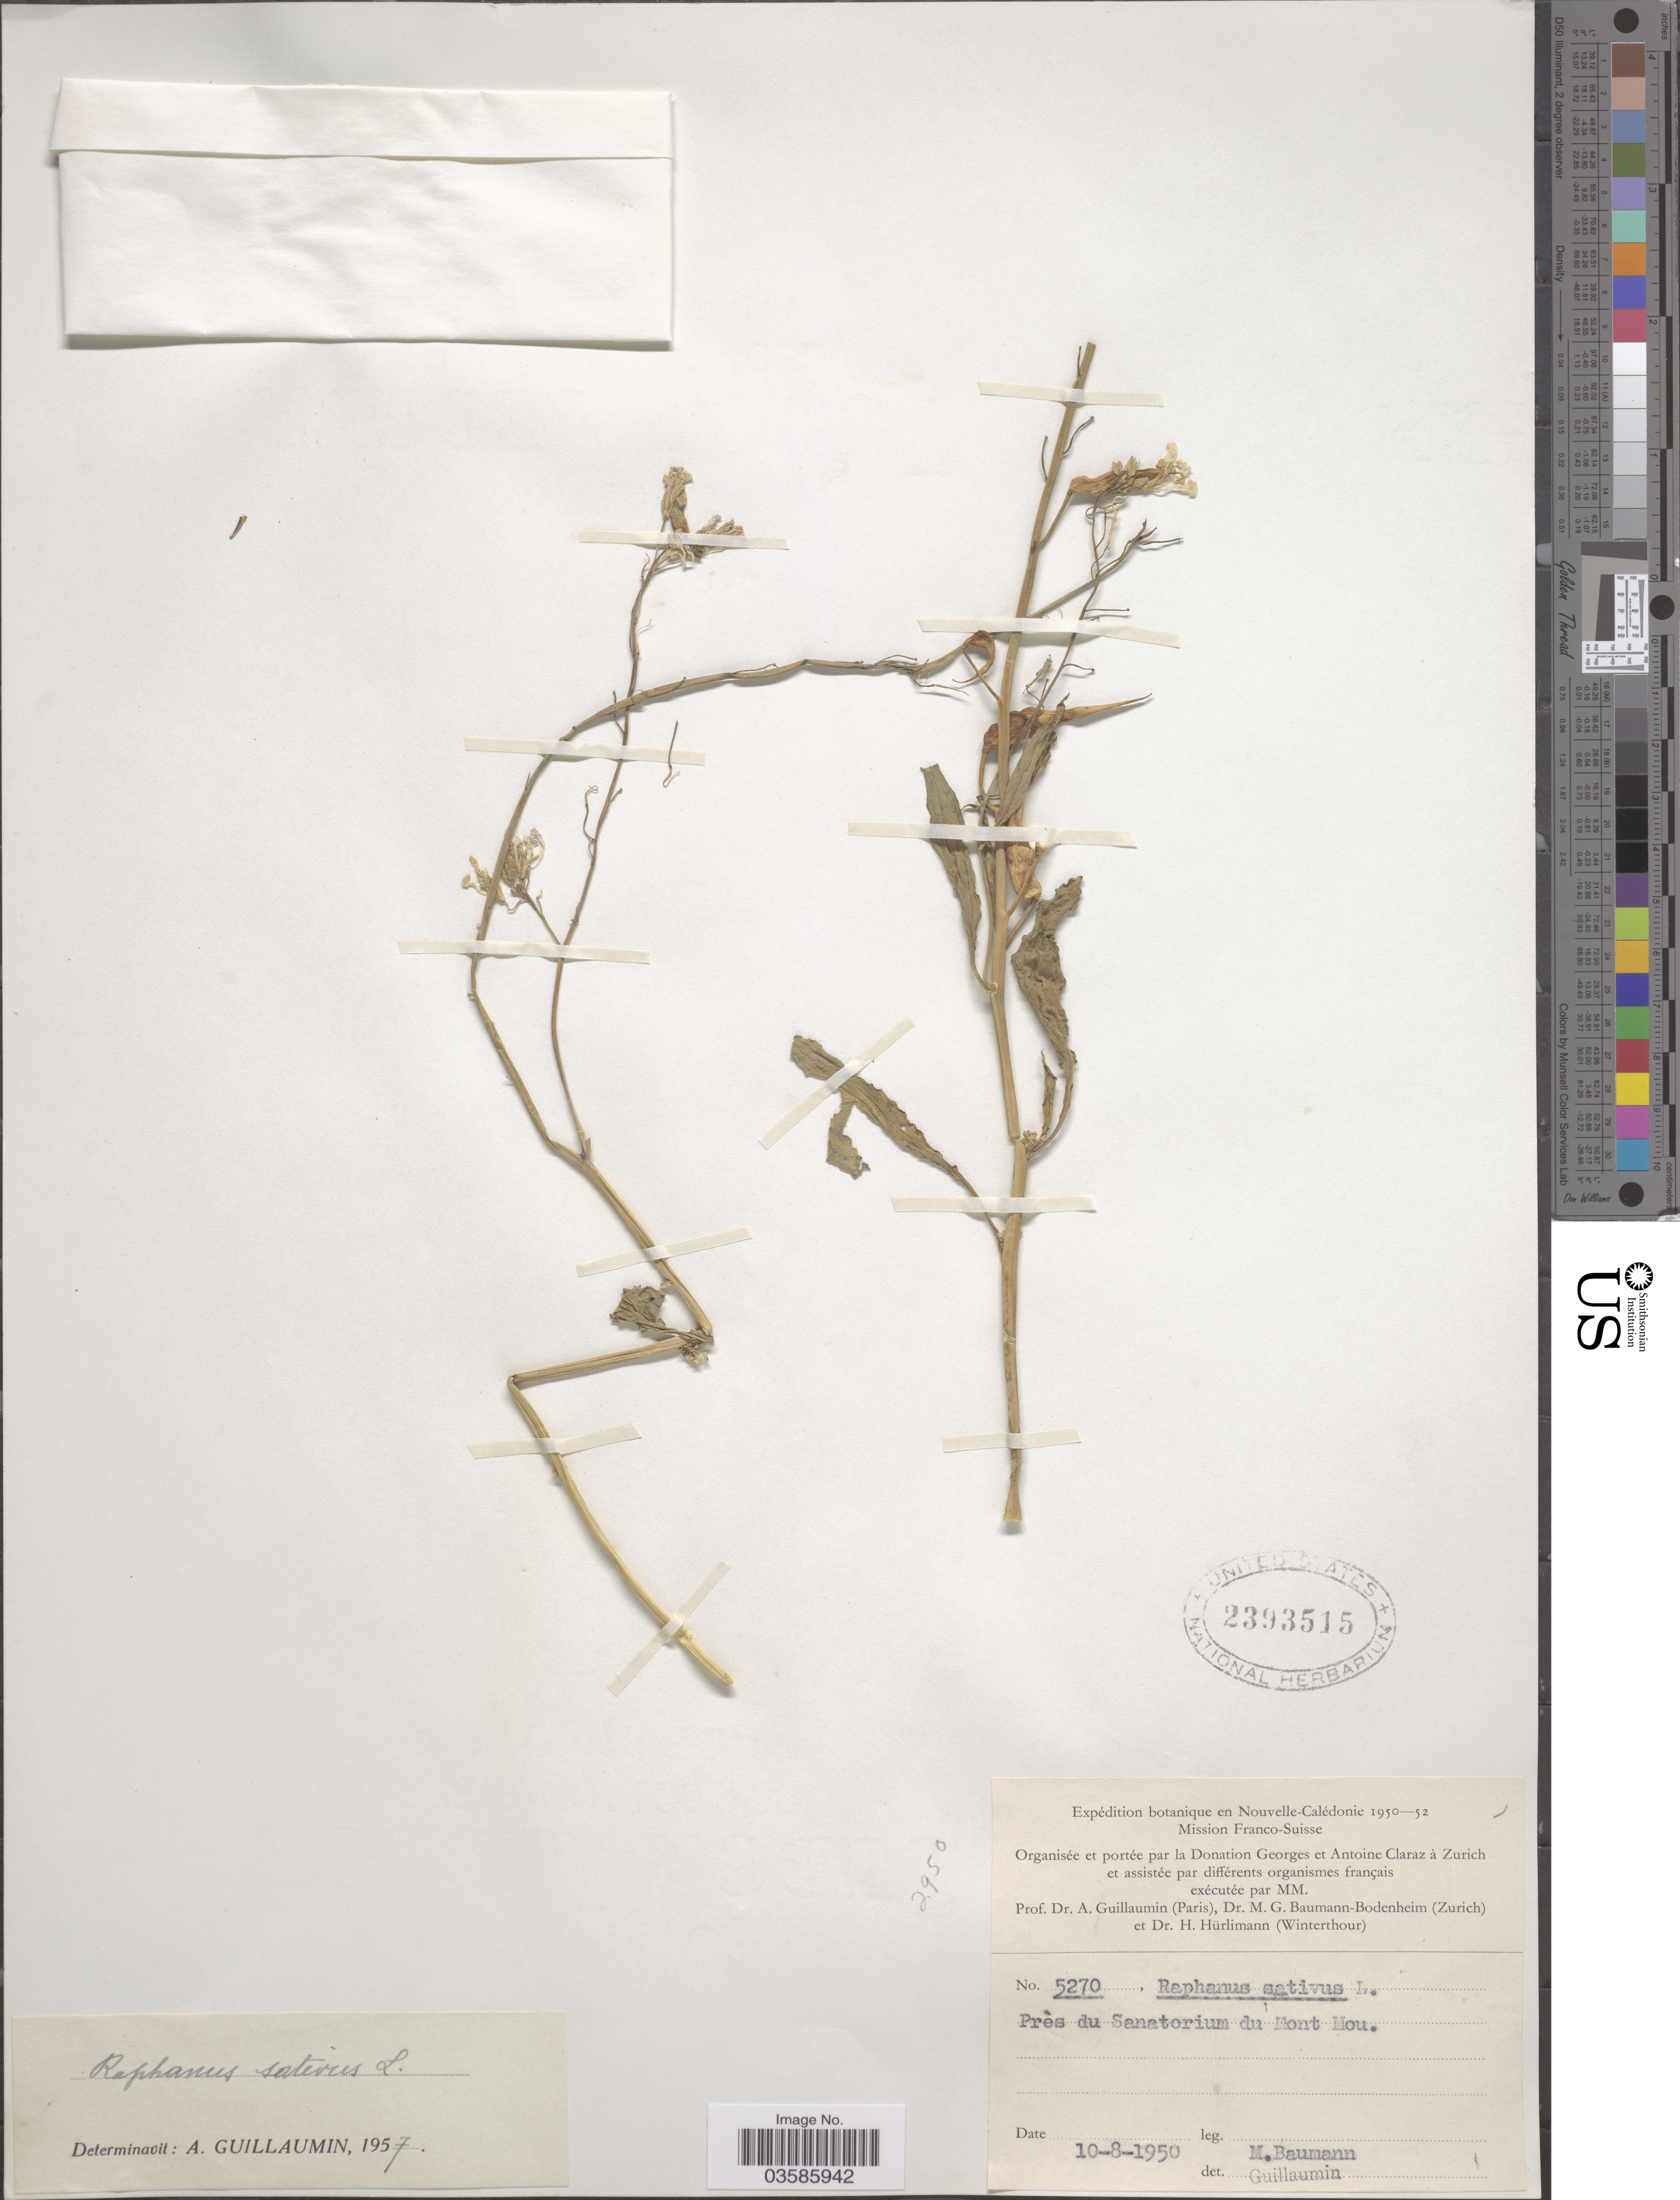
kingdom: Plantae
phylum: Tracheophyta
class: Magnoliopsida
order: Brassicales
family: Brassicaceae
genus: Raphanus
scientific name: Raphanus sativus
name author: L.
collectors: M. G. Baumann-Bodenheim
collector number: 5270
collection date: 1950-08-10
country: New Caledonia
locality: Nouvelle- Calédonie. Près du Sanatorium du Mont Mou.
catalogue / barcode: US 2393515